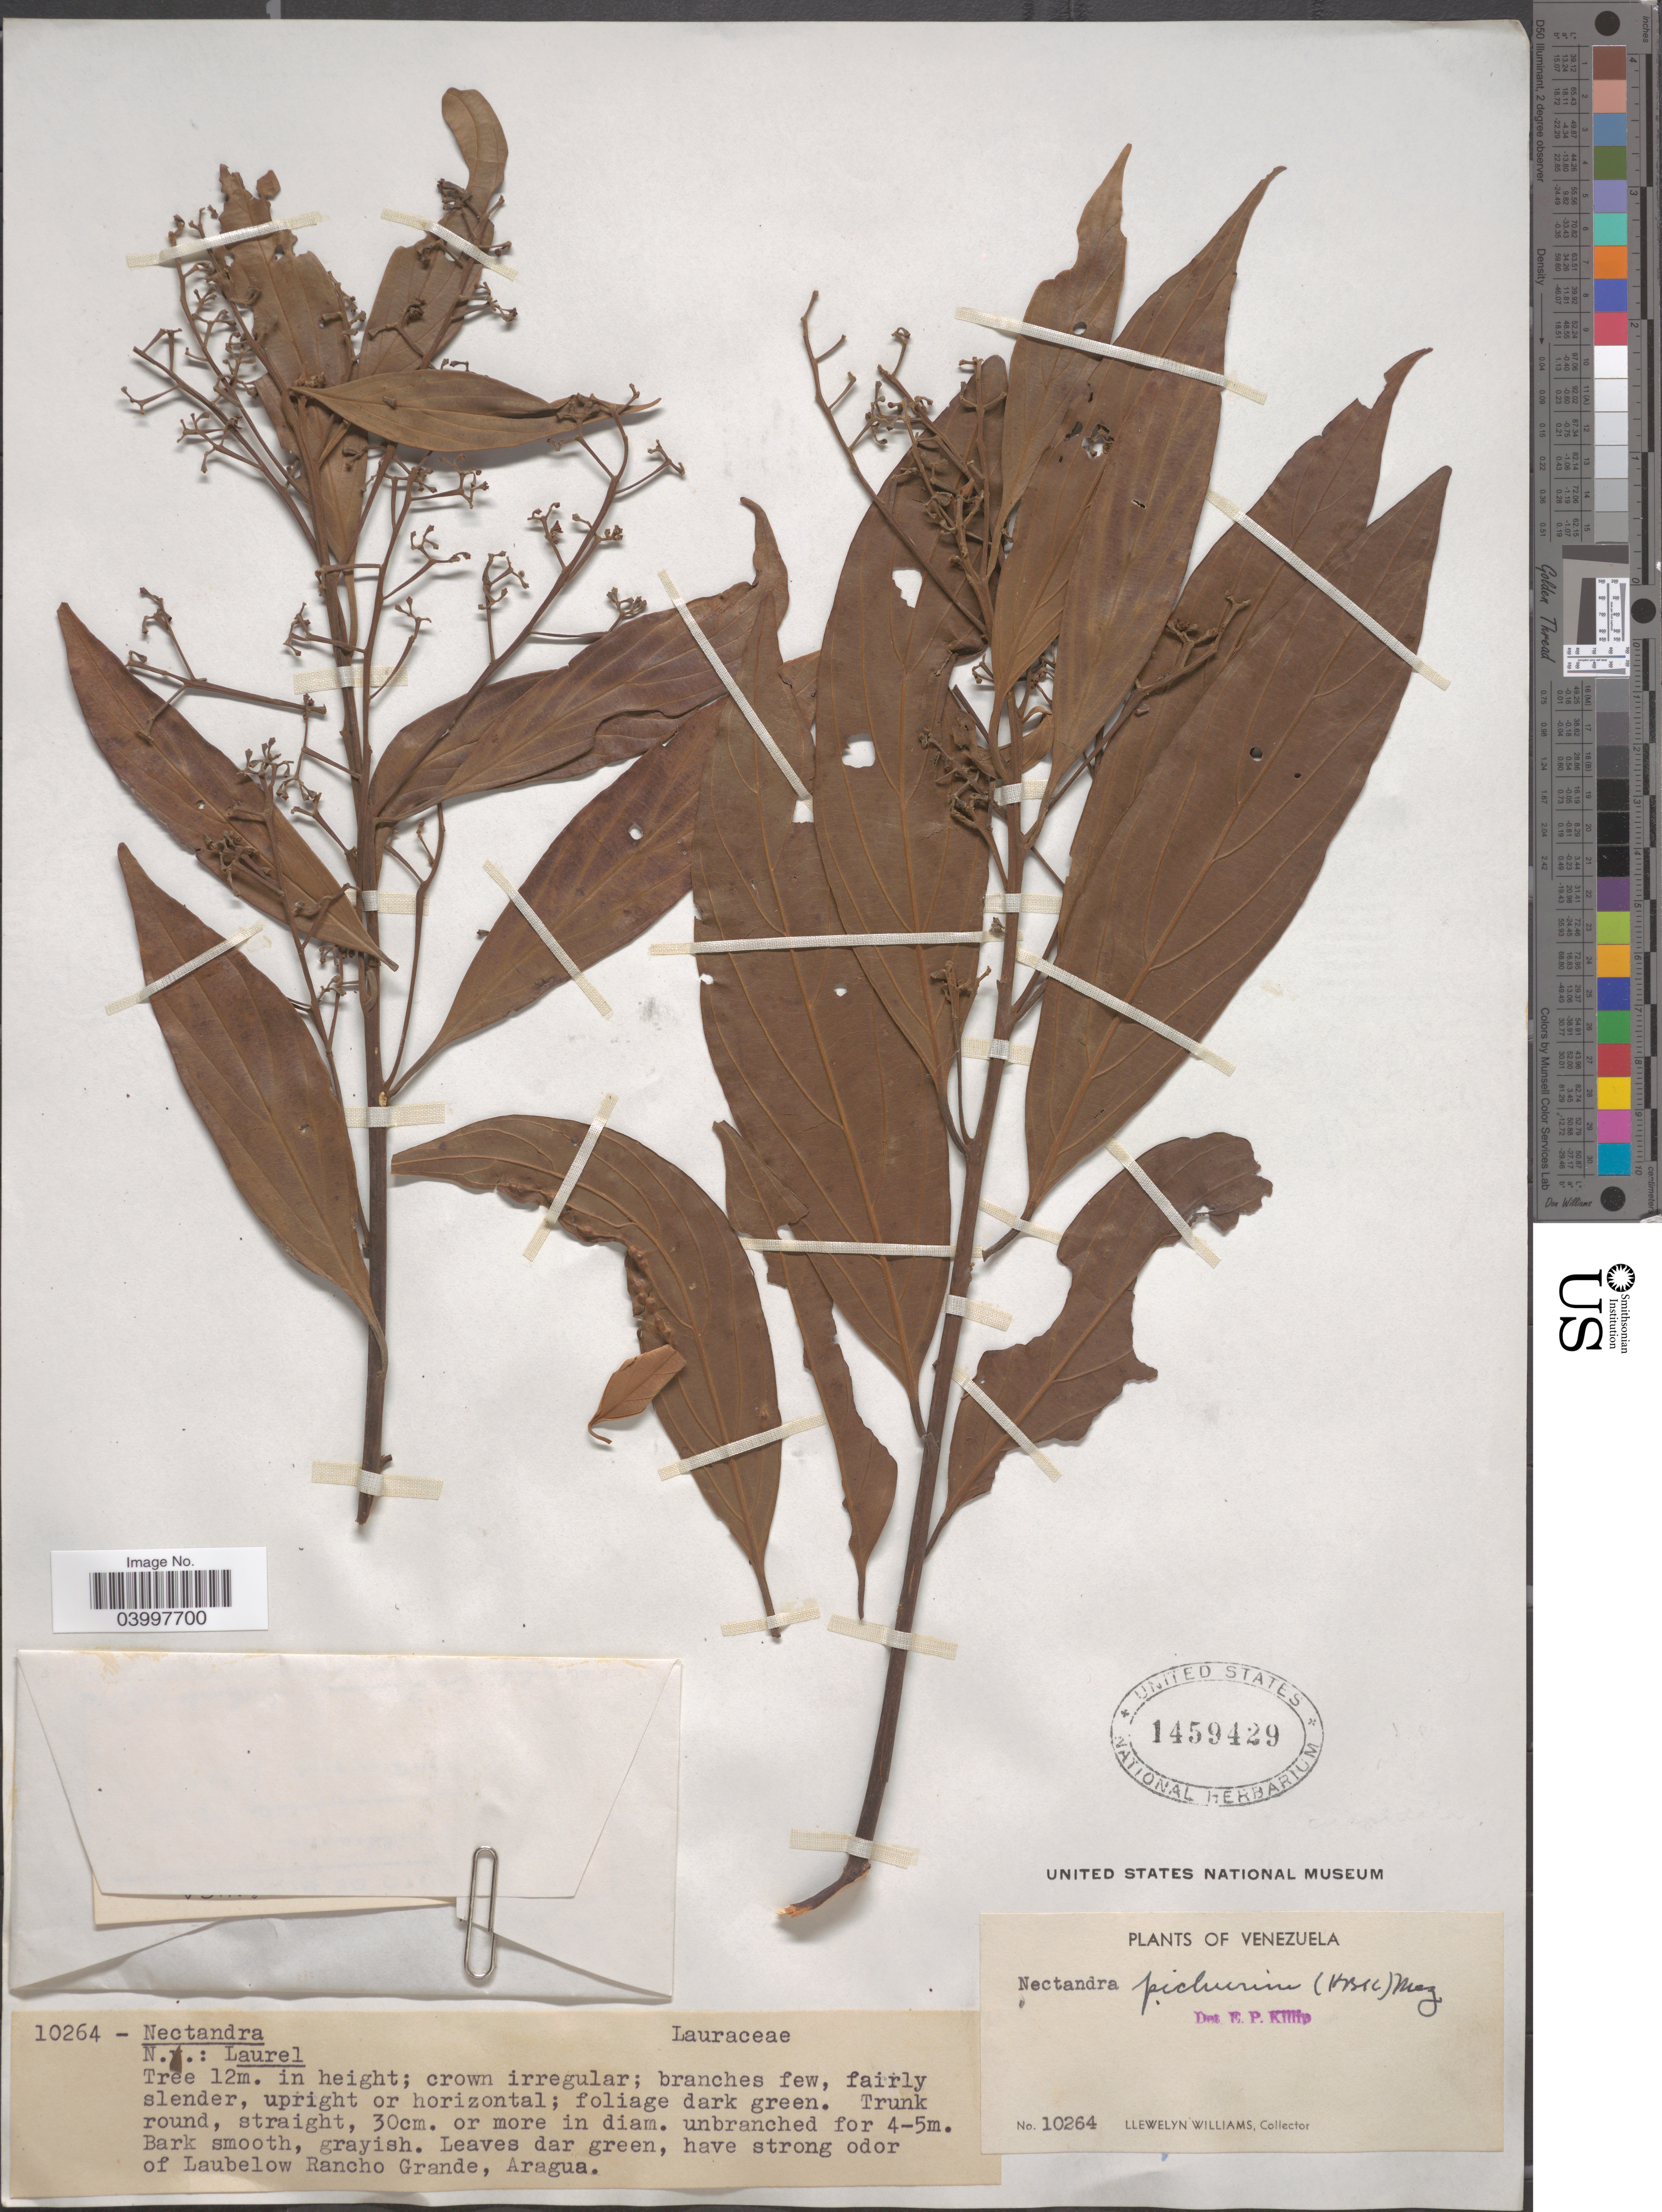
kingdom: Plantae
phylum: Tracheophyta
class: Magnoliopsida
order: Laurales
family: Lauraceae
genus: Nectandra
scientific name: Nectandra cuspidata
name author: Nees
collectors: Ll. Williams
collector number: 10264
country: Venezuela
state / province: Aragua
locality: Have strong odor of Laubelow Rancho Grande.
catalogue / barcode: US 1459429